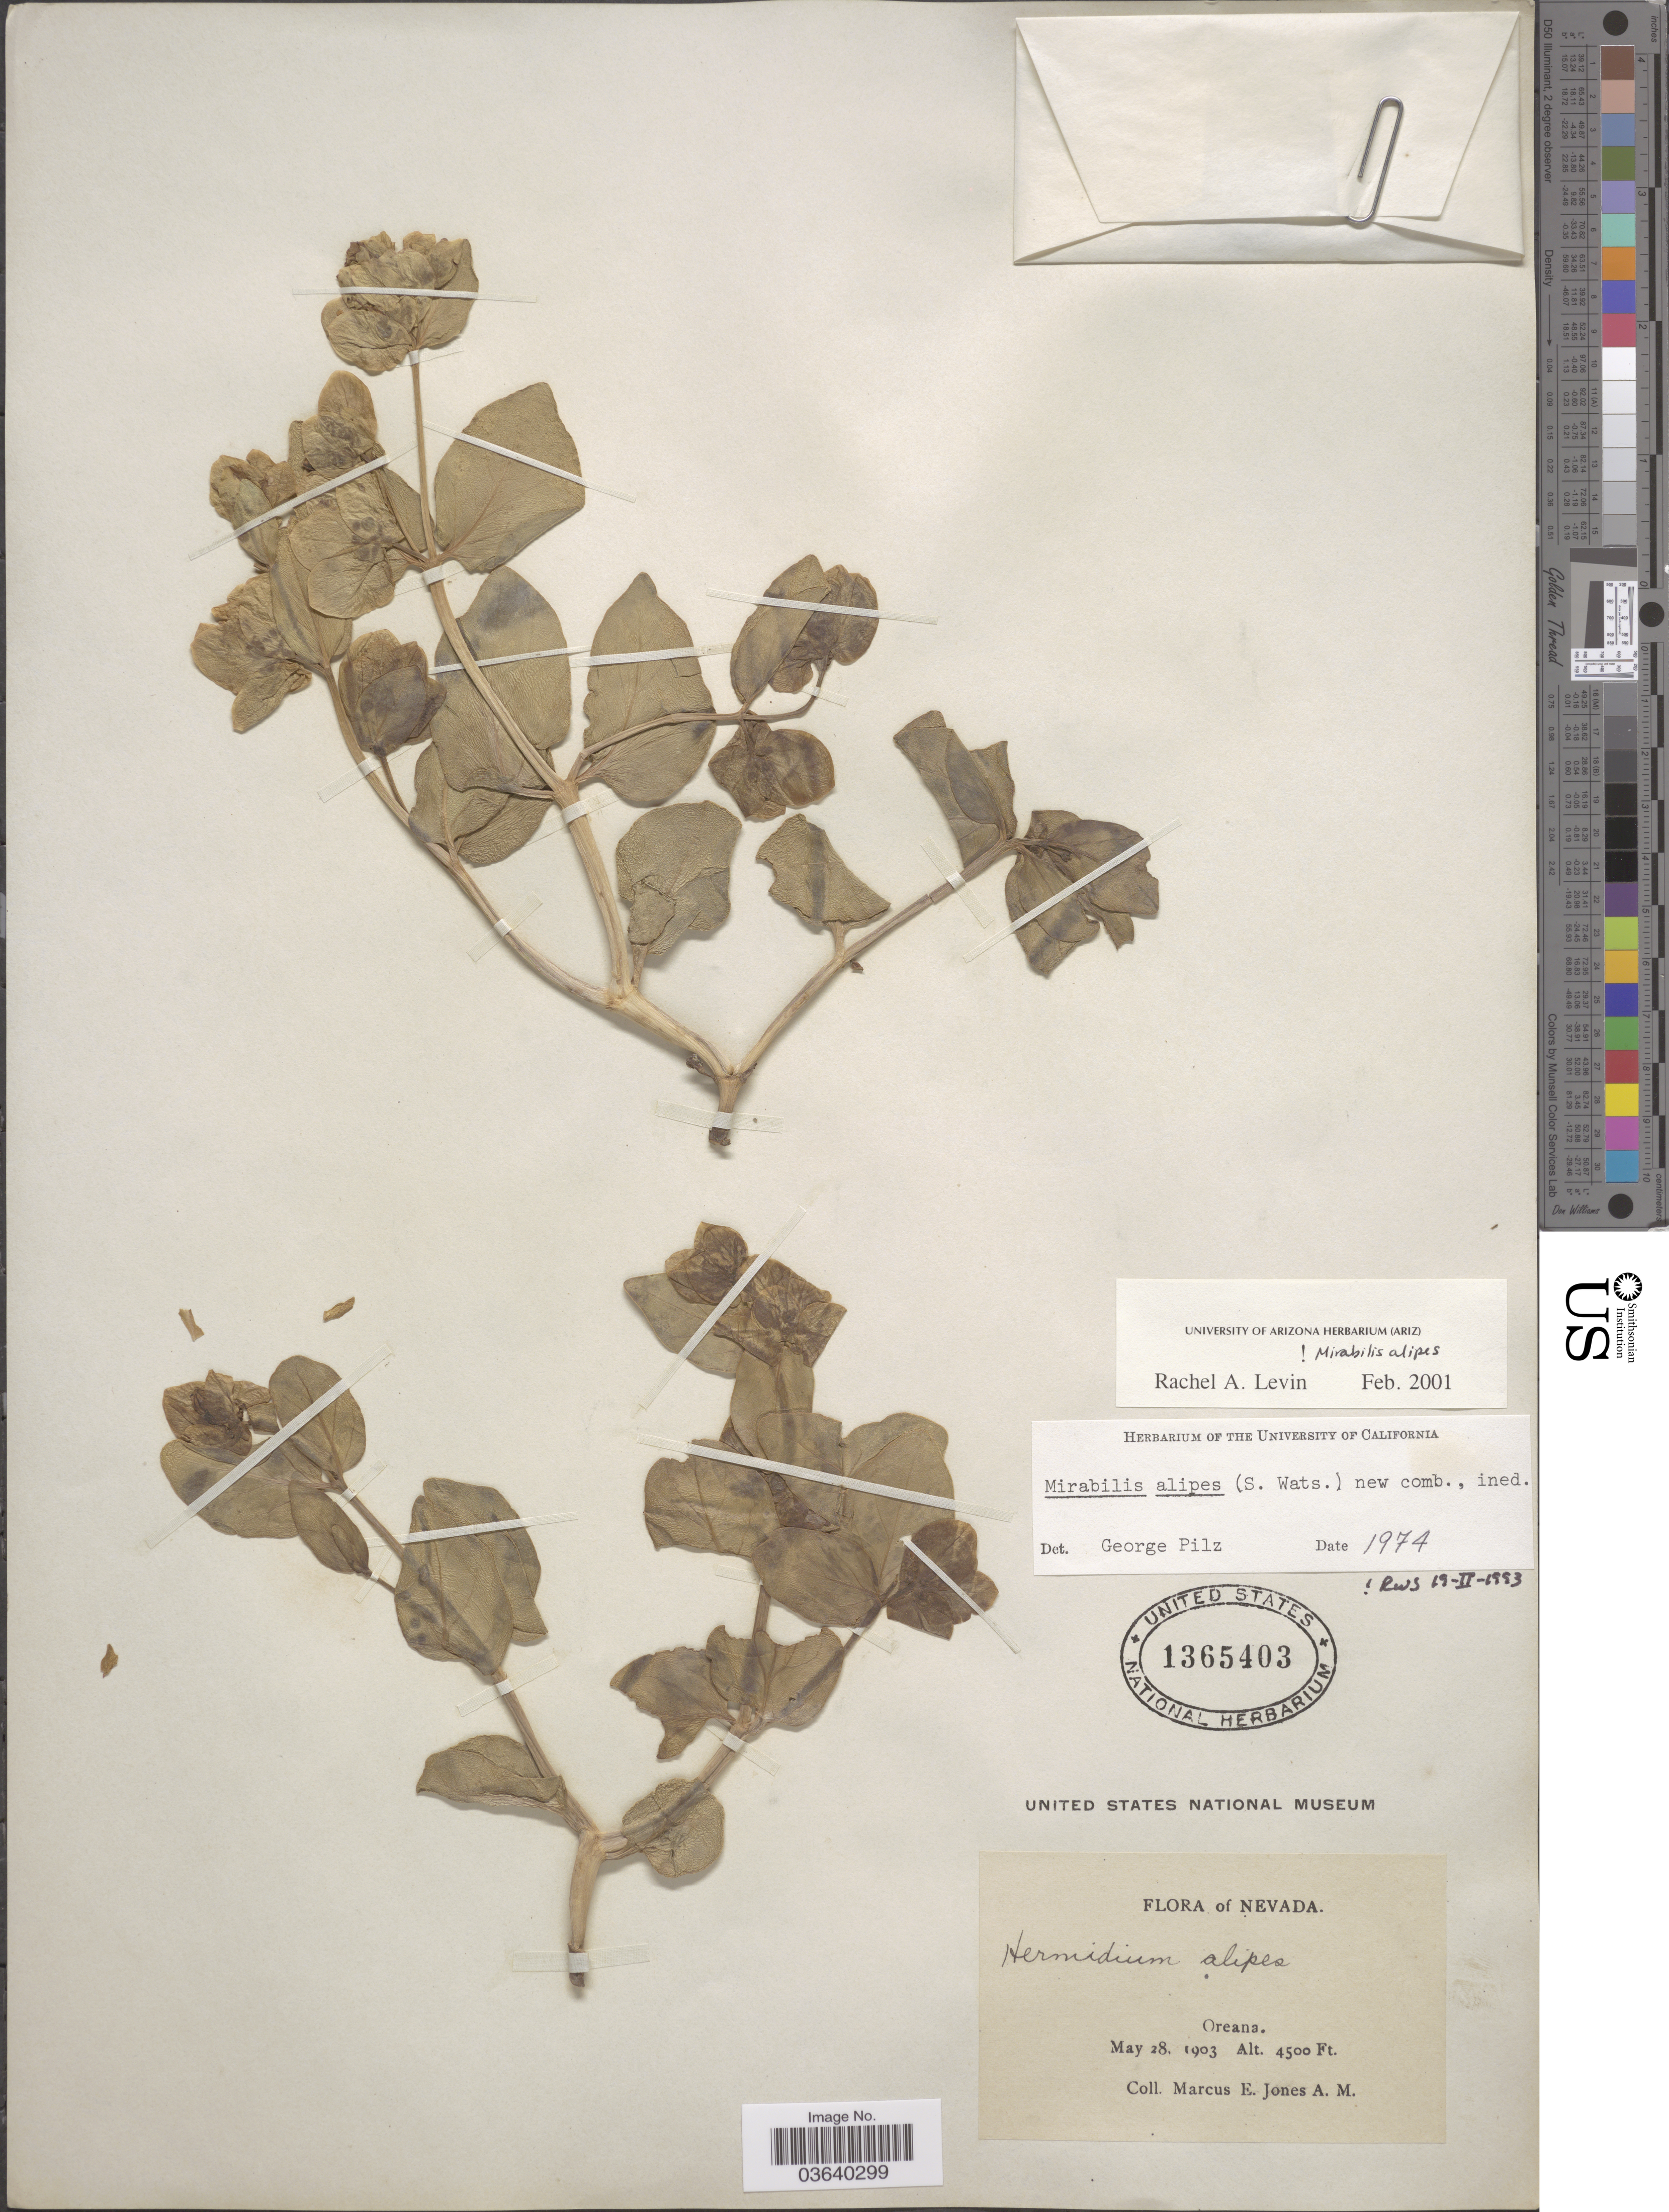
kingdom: Plantae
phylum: Tracheophyta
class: Magnoliopsida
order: Caryophyllales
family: Nyctaginaceae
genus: Mirabilis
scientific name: Mirabilis alipes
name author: (S. Watson) Pilz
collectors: M. E. Jones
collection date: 1903-05-28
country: United States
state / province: Nevada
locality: Oreana.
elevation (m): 1372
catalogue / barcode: US 1365403